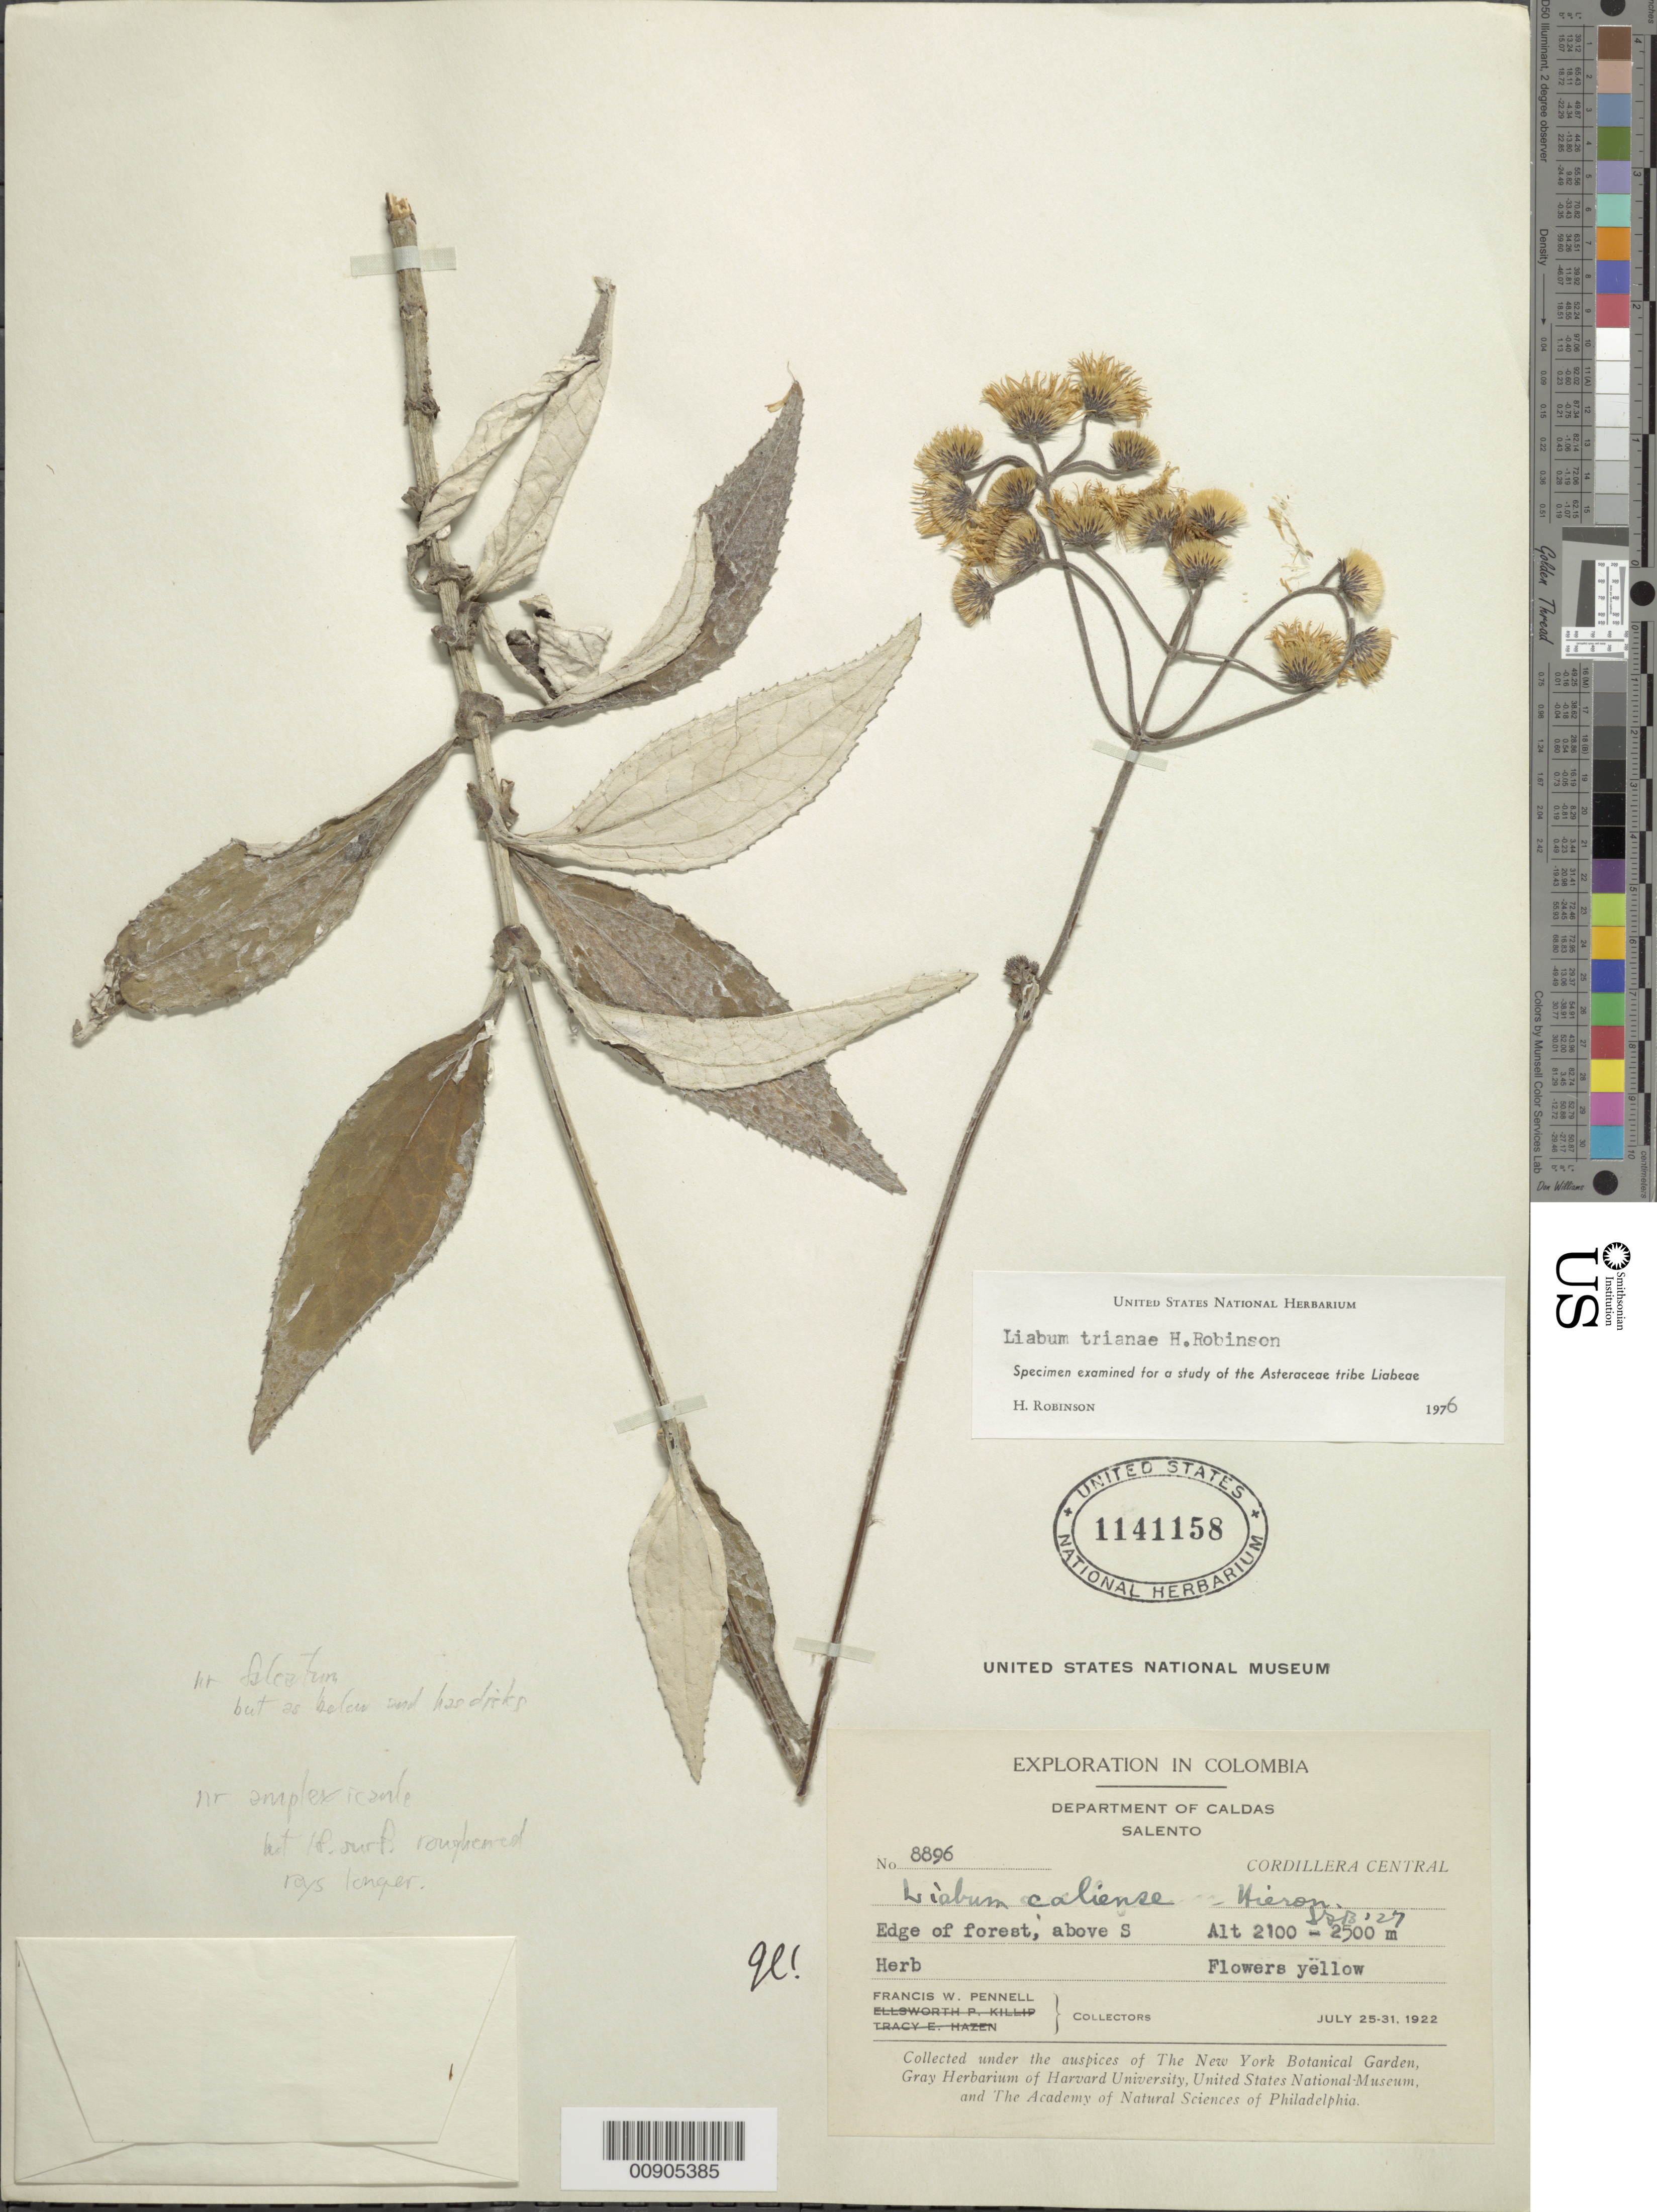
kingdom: Plantae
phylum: Tracheophyta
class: Magnoliopsida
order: Asterales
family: Asteraceae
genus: Liabum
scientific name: Liabum trianae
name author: H. Rob.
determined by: Robinson, Harold E., (US)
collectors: F. W. Pennell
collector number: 8896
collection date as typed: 25-Jul-22 to 31-Jul-22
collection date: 1922-07-25/1922-07-31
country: Colombia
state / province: Caldas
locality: Cordillera Central, Salento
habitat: Edge of forest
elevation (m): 2100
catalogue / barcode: US 1141158